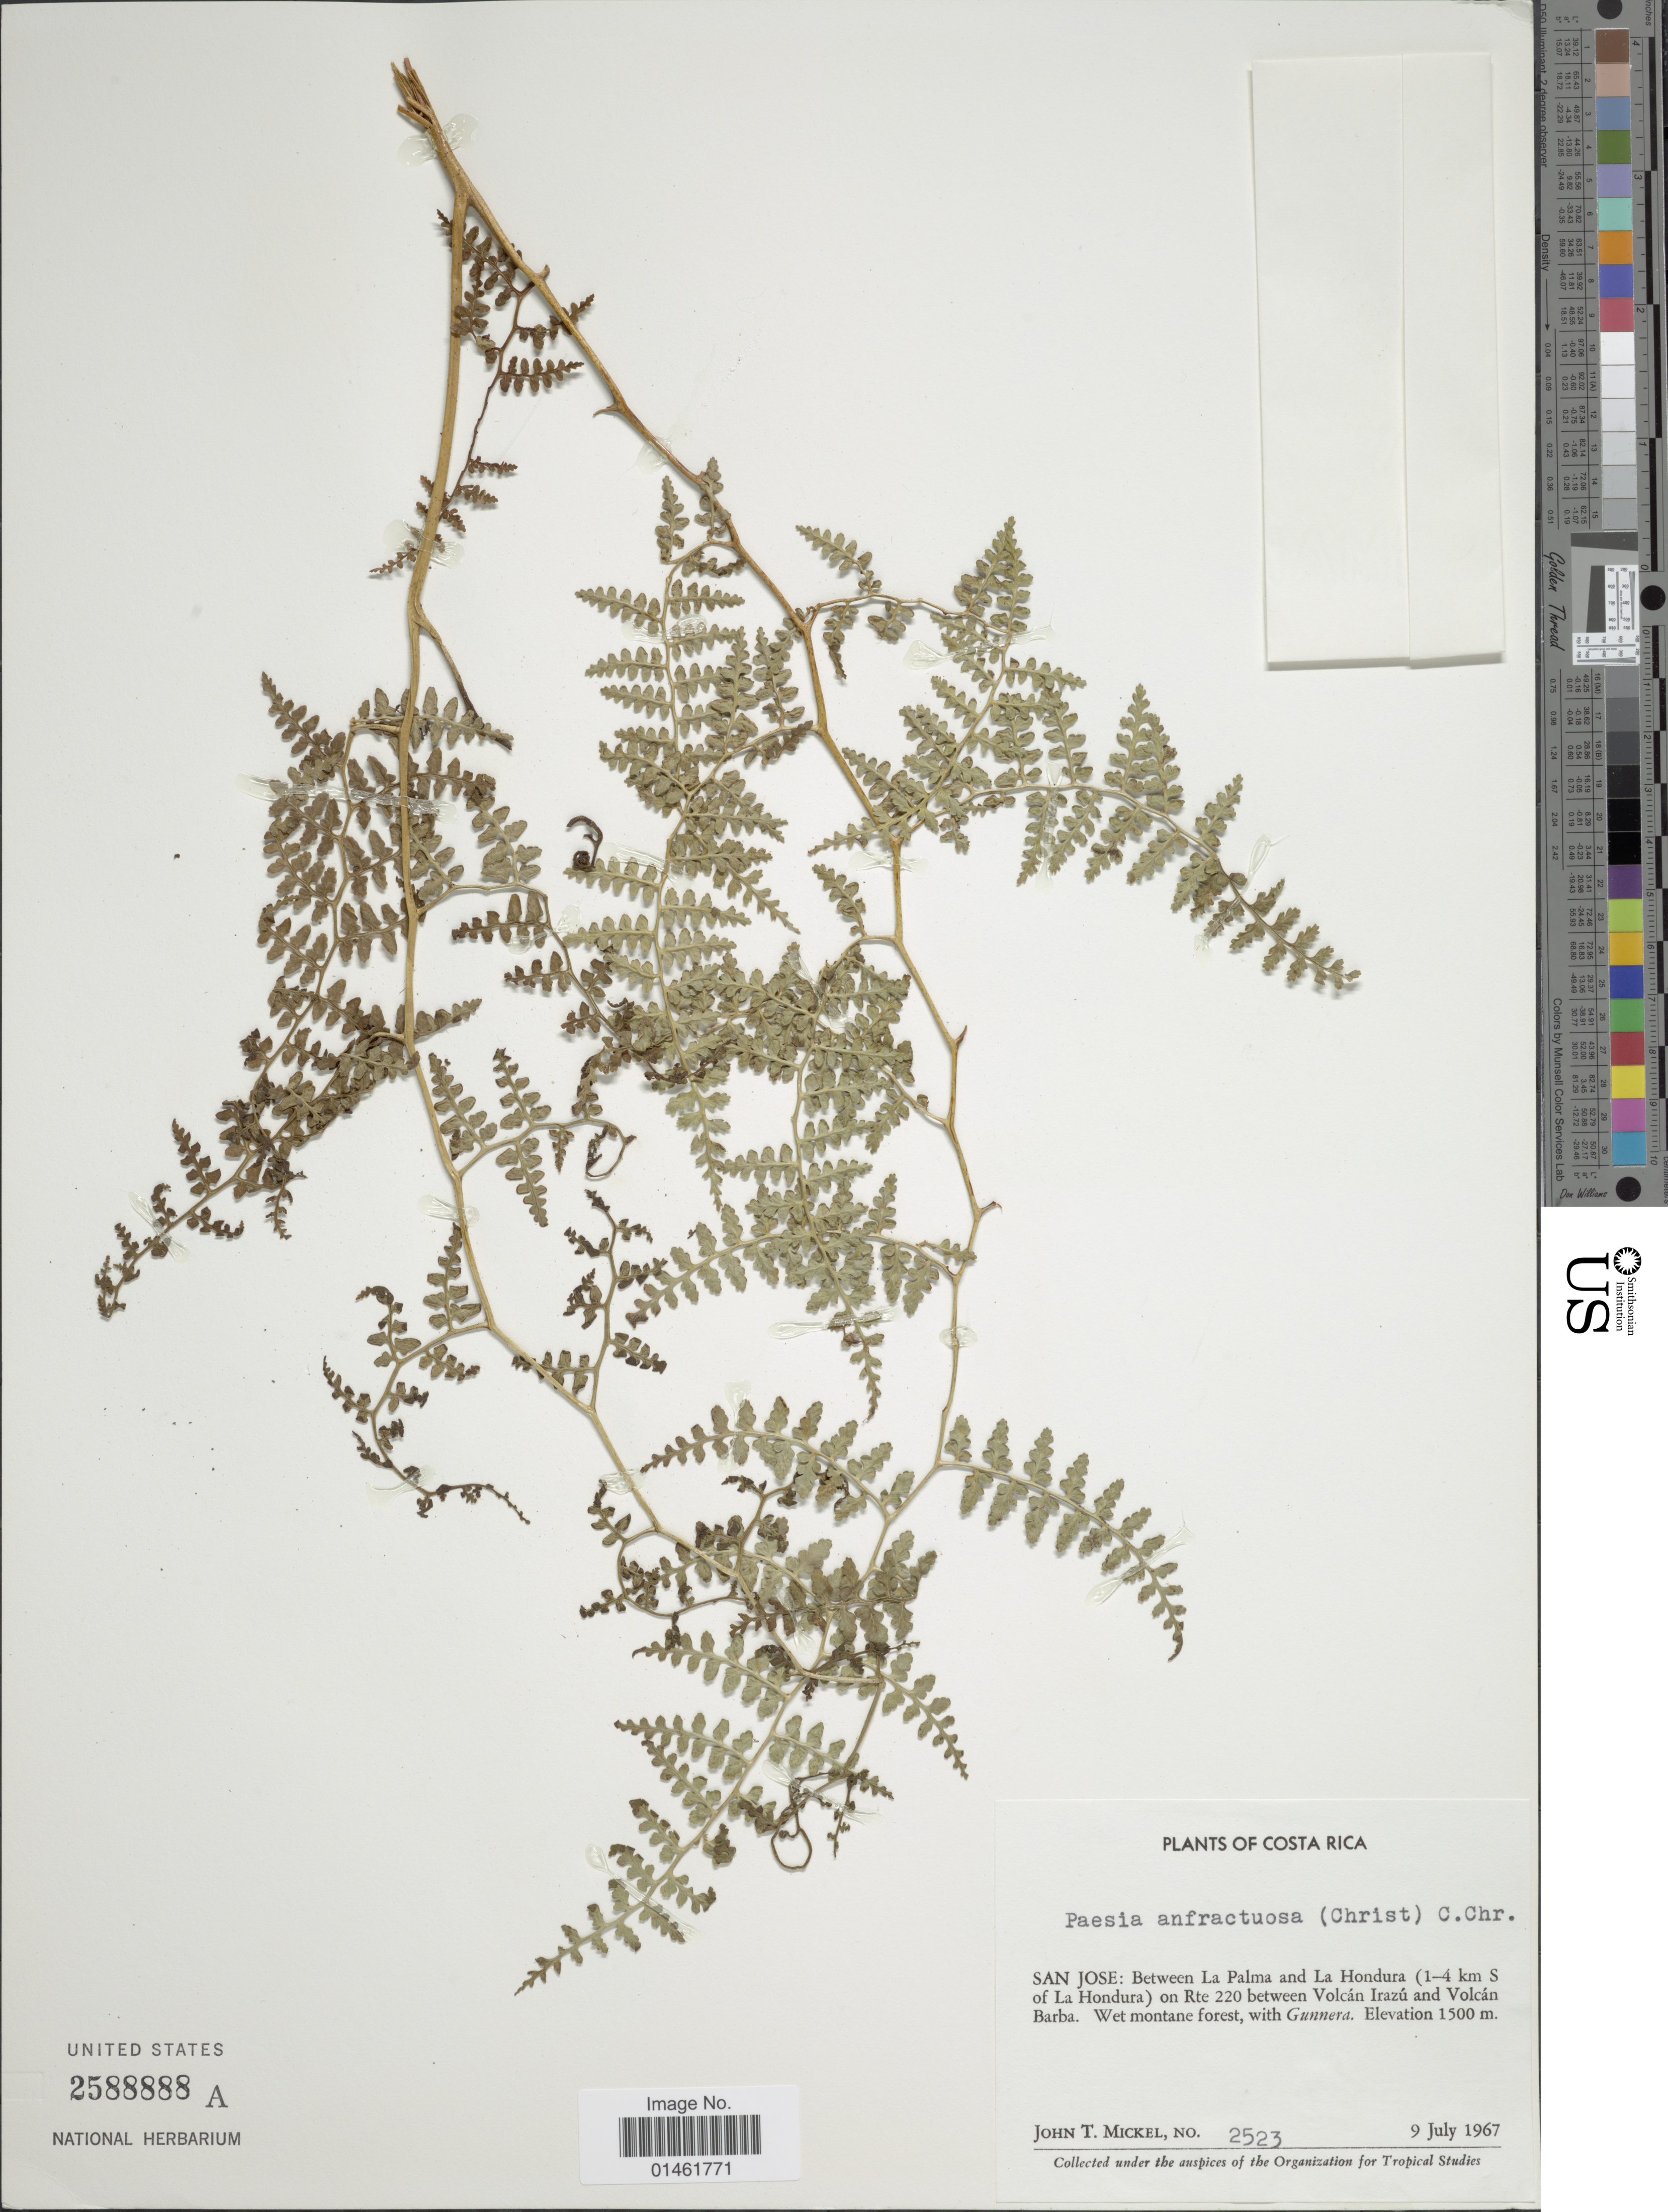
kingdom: Plantae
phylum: Tracheophyta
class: Polypodiopsida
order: Polypodiales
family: Dennstaedtiaceae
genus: Paesia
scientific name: Paesia anfractuosa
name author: (Christ) C. Chr.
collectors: J. T. Mickel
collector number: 2523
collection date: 1967-07-09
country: Costa Rica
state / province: San José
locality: San Jose: between La Palma and La Hondura(1-4 km S of La Hondura) on RTe 220 between Volcán Irazú and Volcán Barba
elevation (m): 1500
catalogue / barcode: US 2588888A